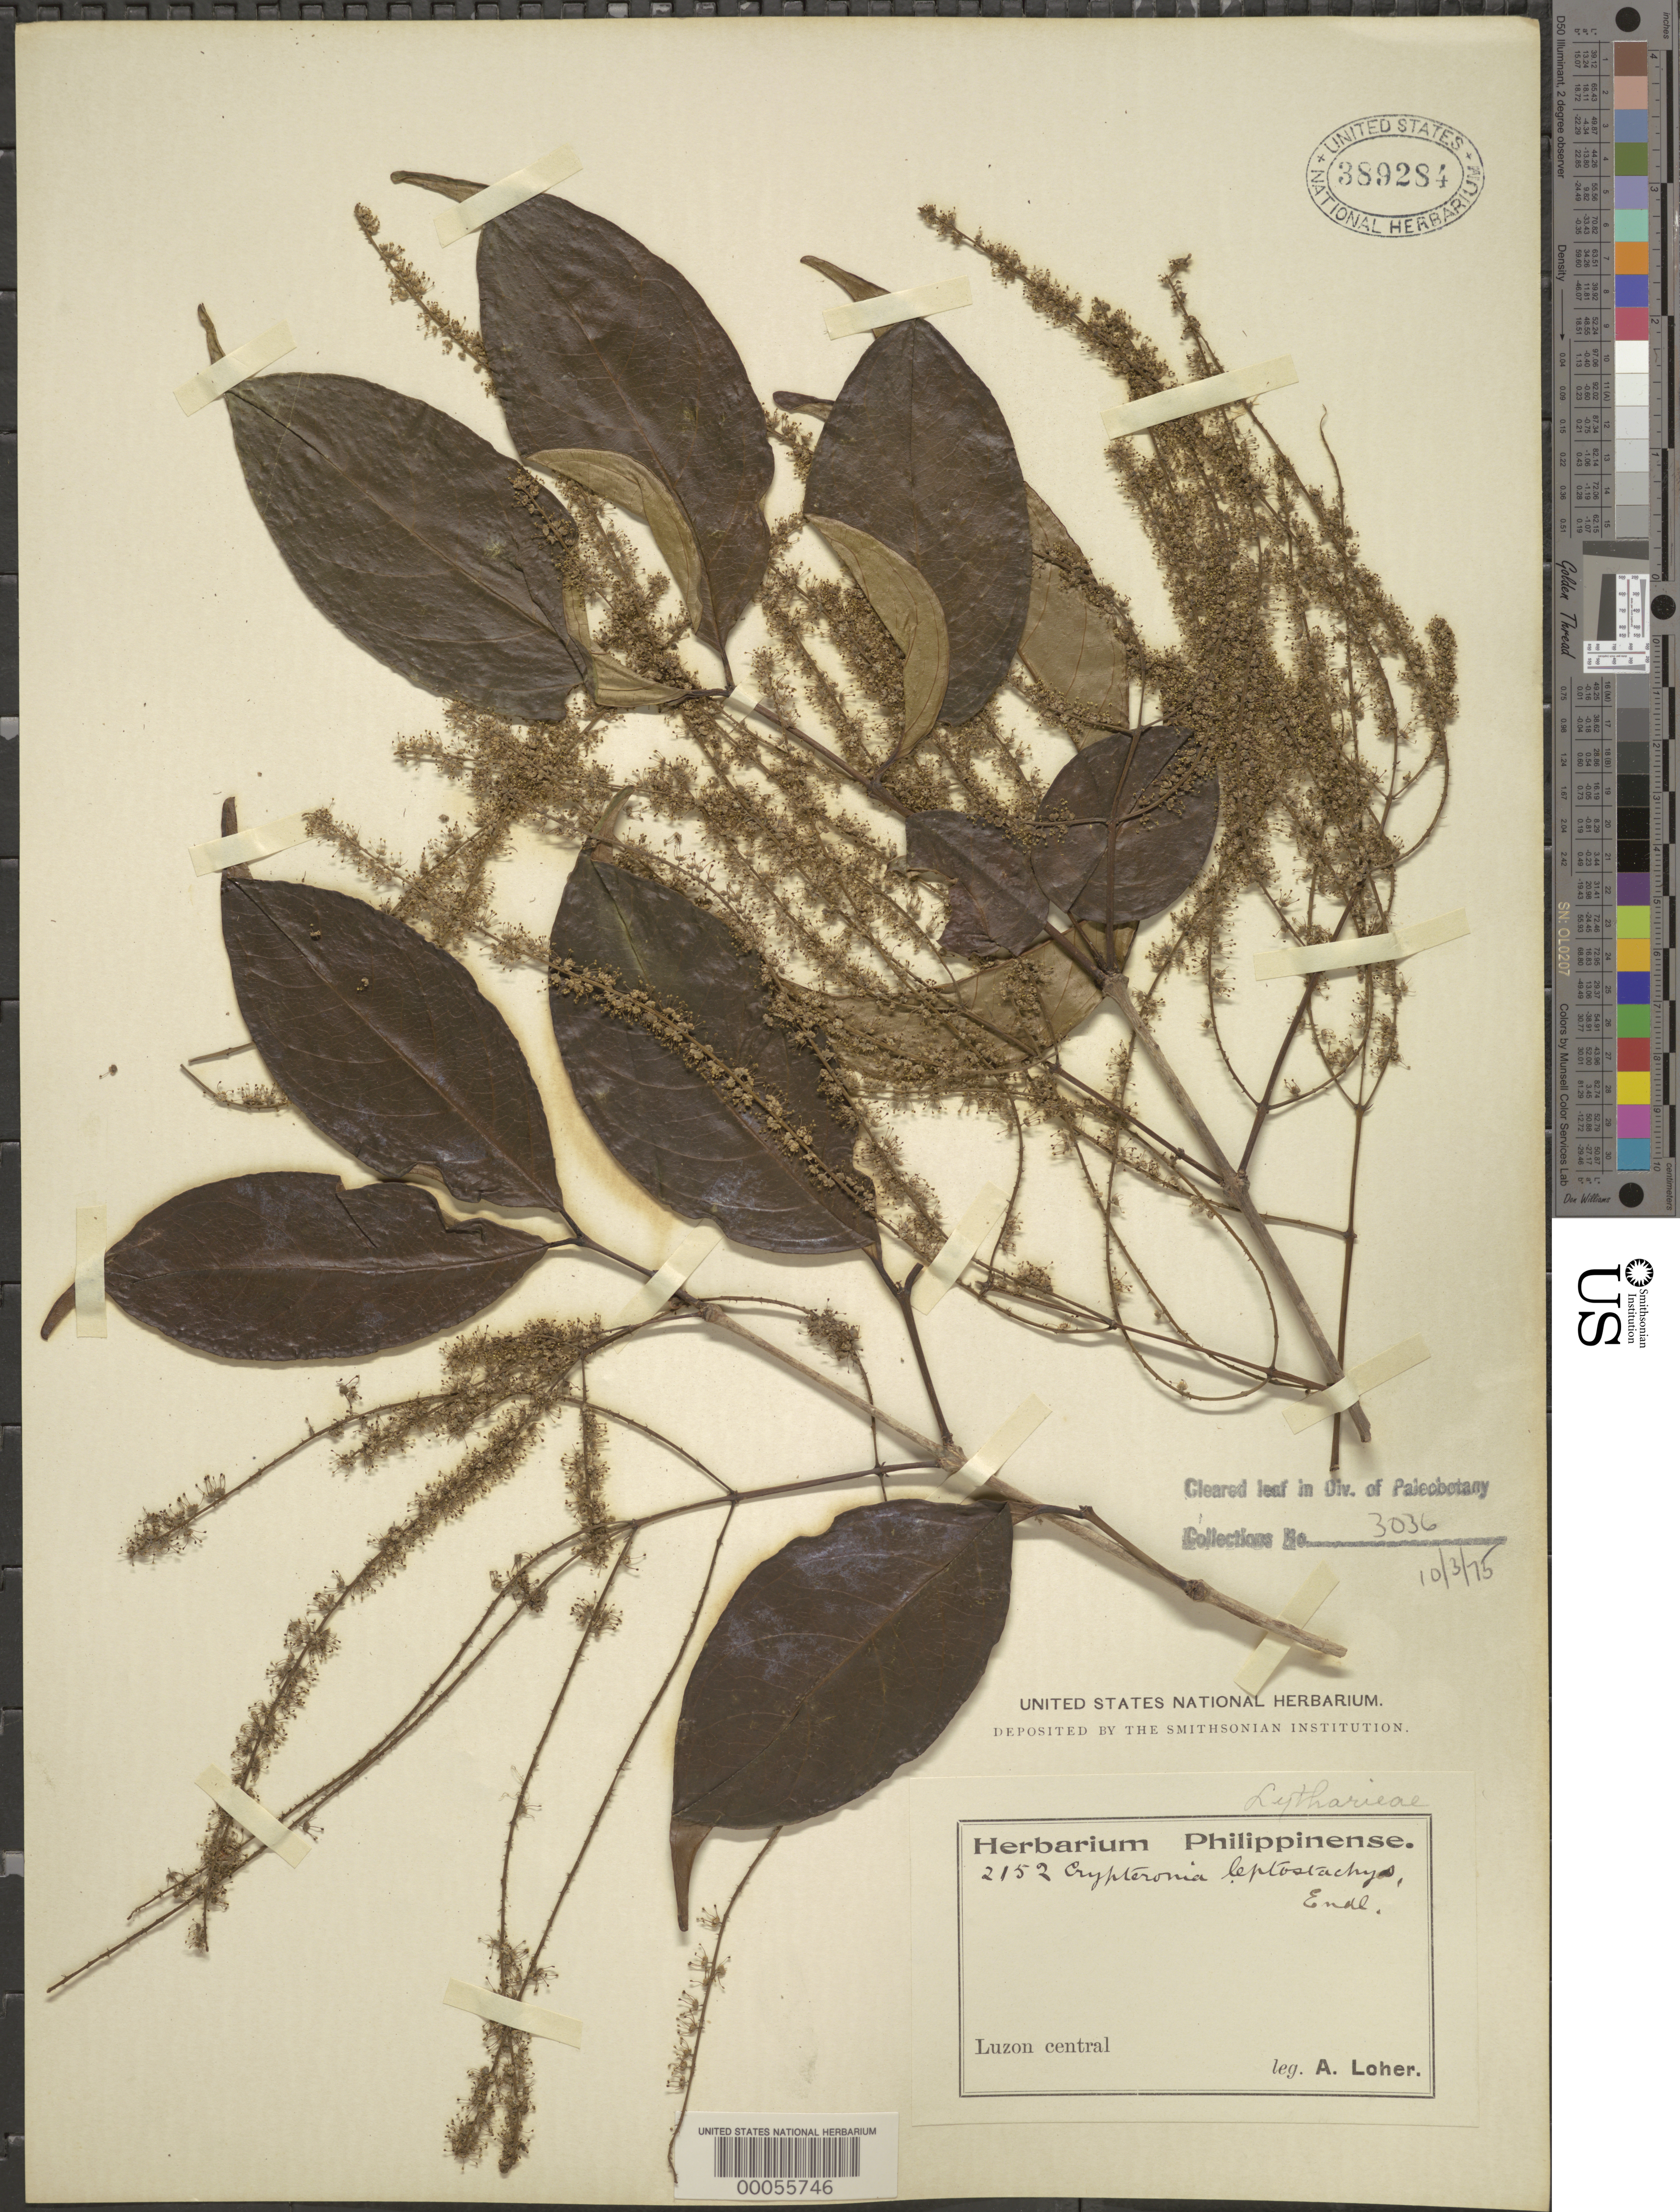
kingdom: Plantae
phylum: Tracheophyta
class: Magnoliopsida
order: Myrtales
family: Crypteroniaceae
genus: Crypteronia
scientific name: Crypteronia leptostachys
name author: Endl.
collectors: A. Loher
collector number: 2152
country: Philippines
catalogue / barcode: US 389284